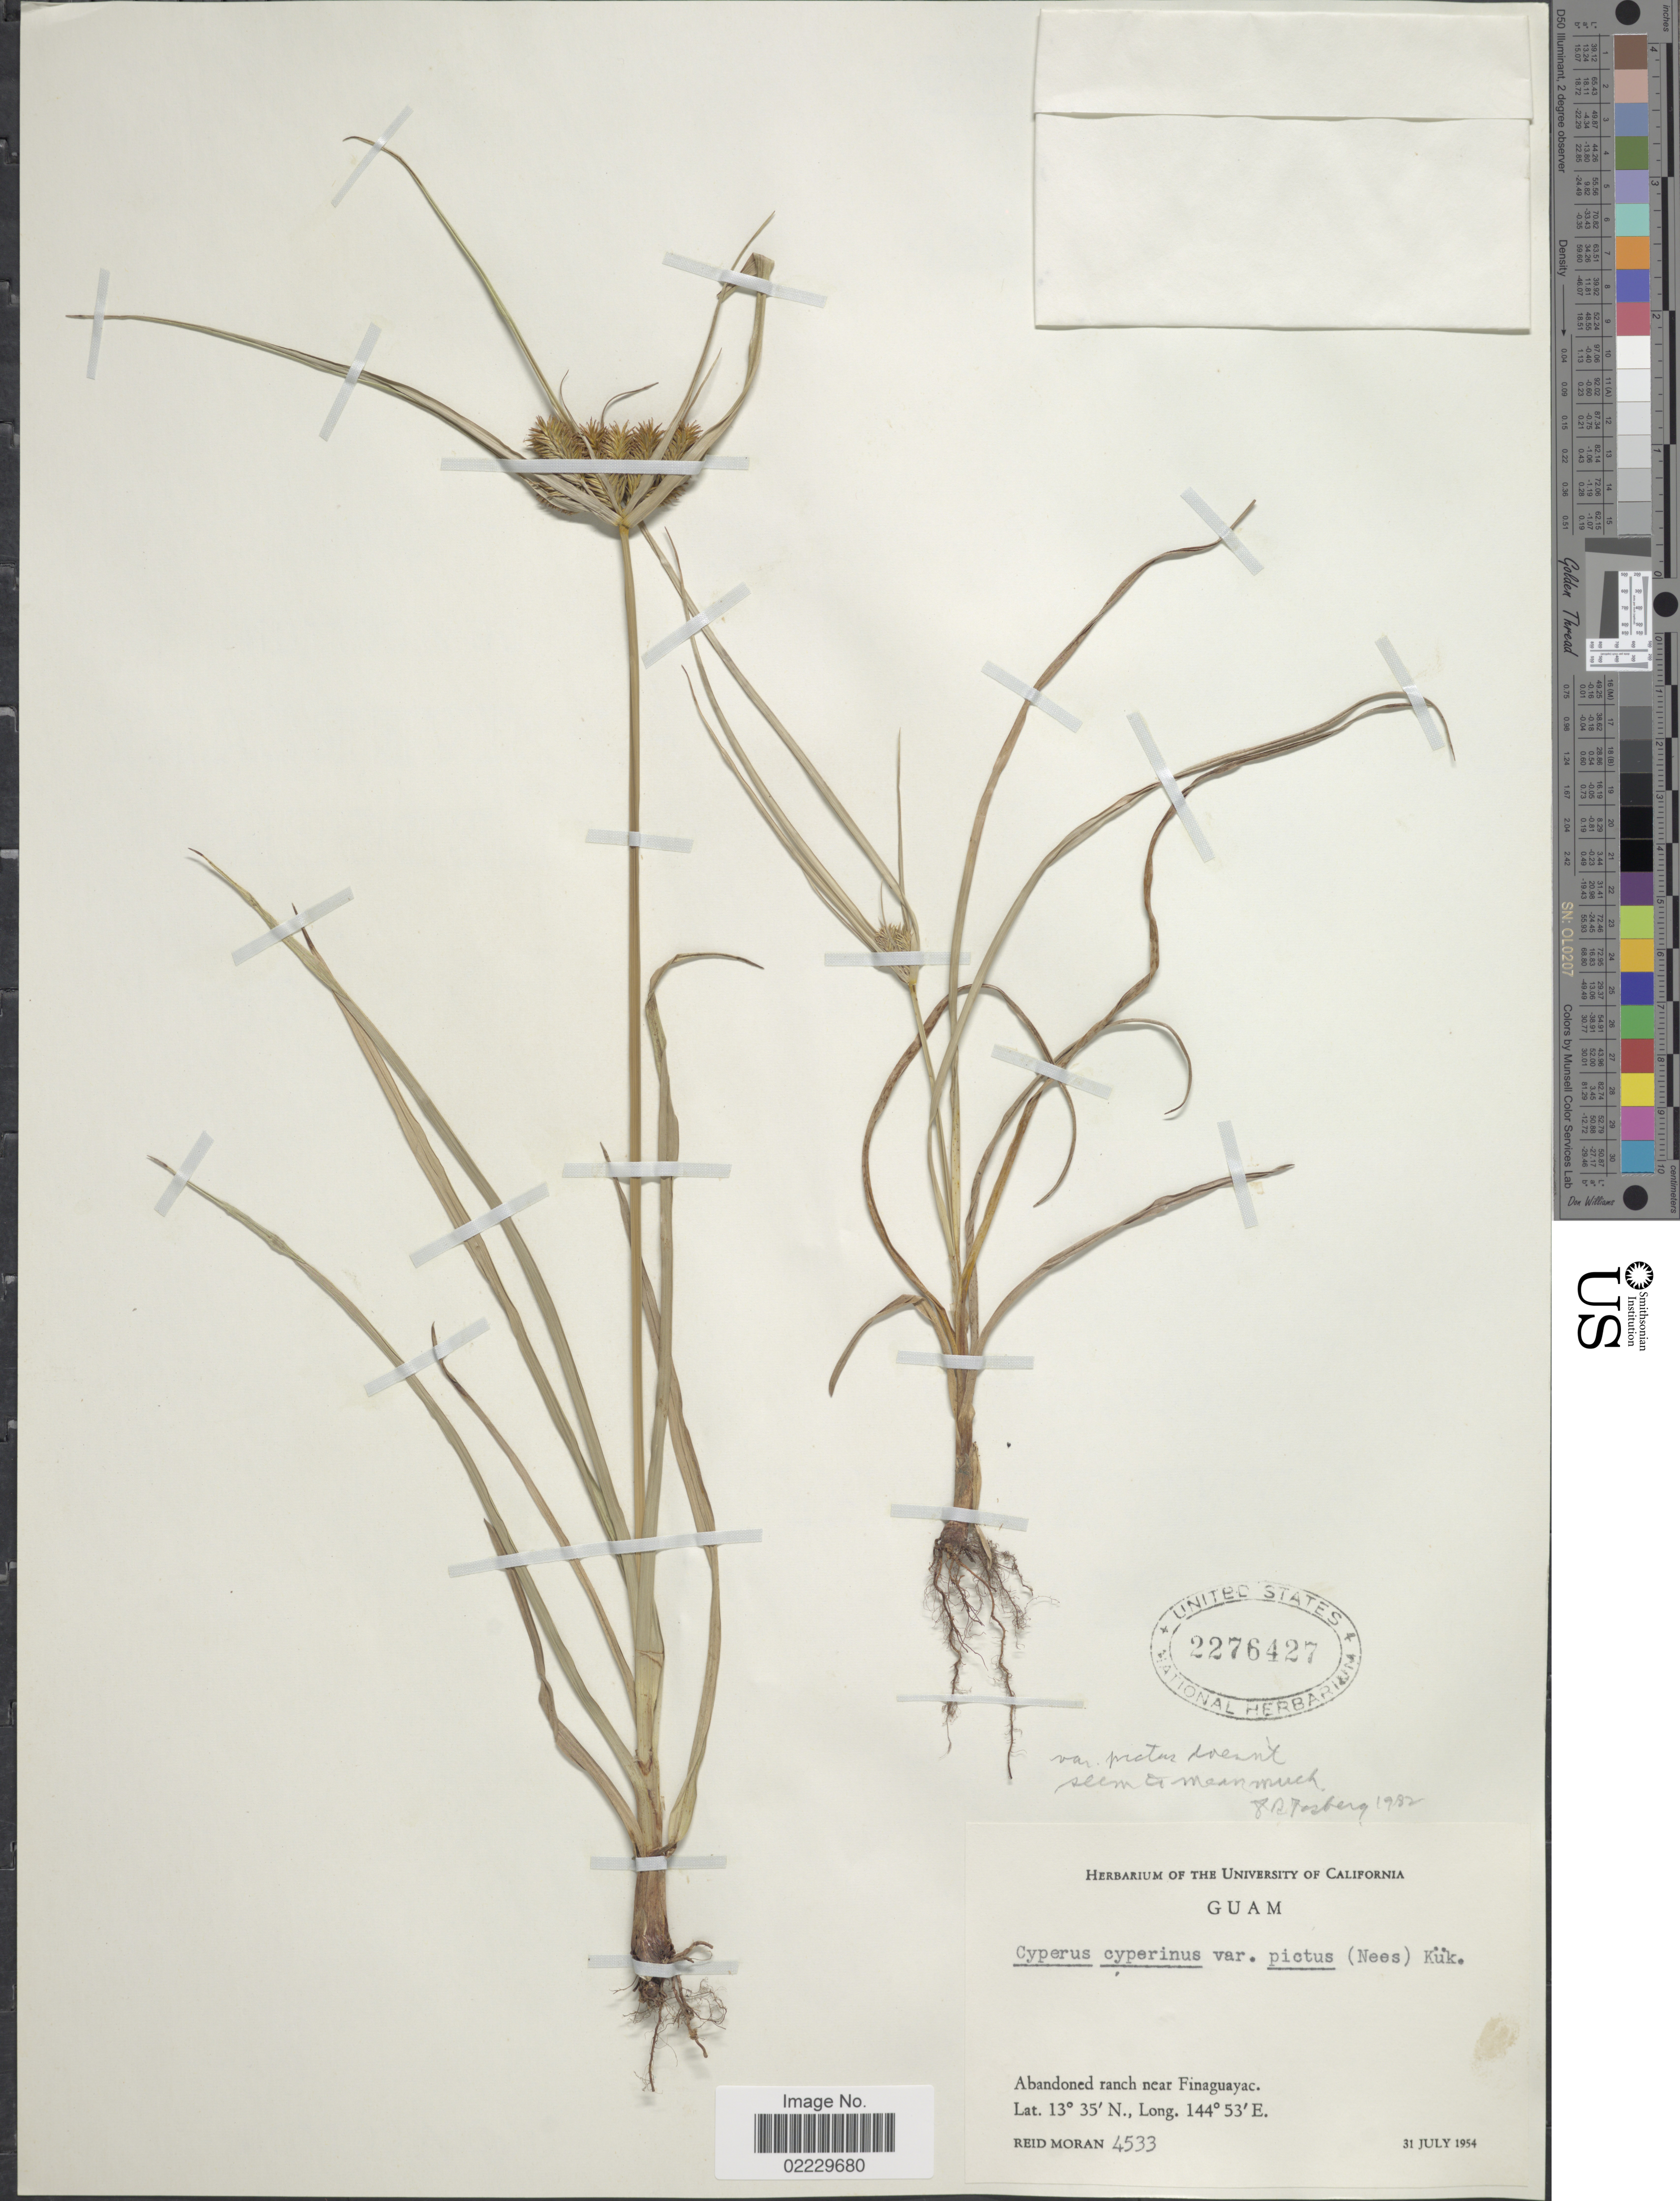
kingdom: Plantae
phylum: Tracheophyta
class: Liliopsida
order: Poales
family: Cyperaceae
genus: Cyperus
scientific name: Cyperus cyperinus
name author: (Retz.) Valck. Sur.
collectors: R. V. Moran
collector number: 4533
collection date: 1954-07-31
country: Guam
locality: Abandoned ranch near Finaguayac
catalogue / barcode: US 2276427